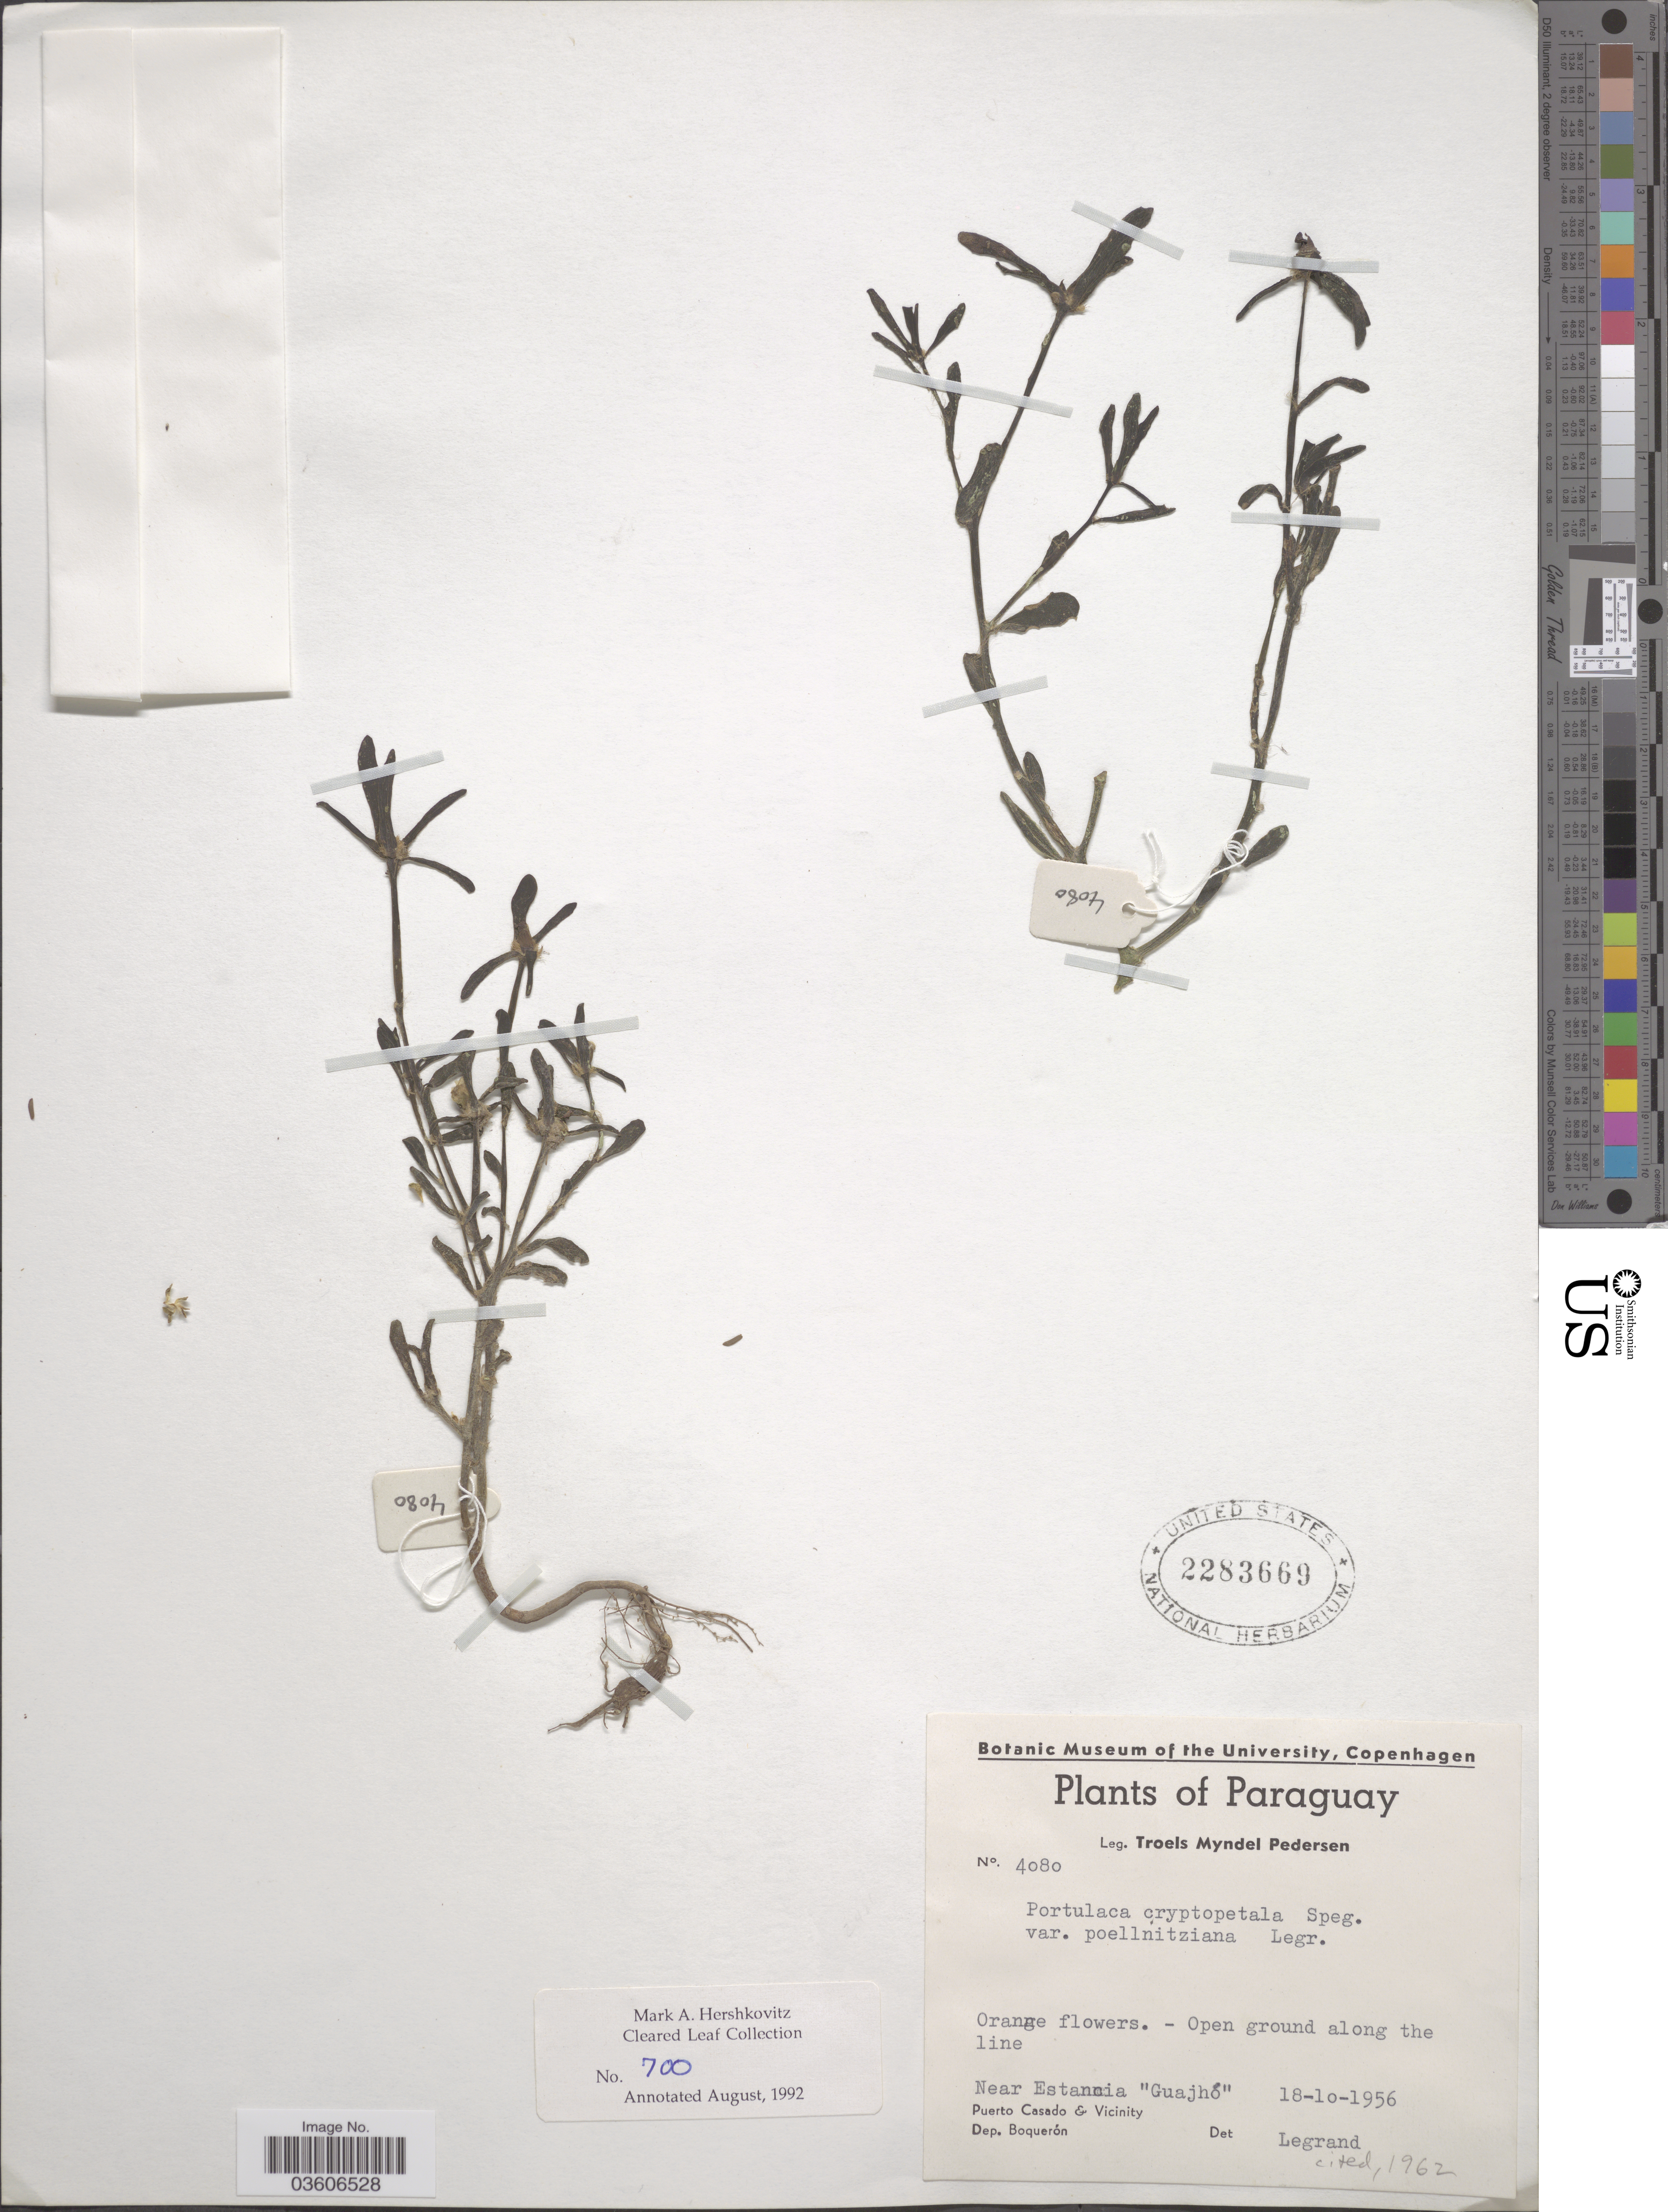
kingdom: Plantae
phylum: Tracheophyta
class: Magnoliopsida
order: Caryophyllales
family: Portulacaceae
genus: Portulaca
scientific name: Portulaca cryptopetala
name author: Speg.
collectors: T. Pederson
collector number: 4080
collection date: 1956-10-18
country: Paraguay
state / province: Boqueron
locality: Open ground along the line. Near Estancia "Guajhó". Puerto Casado & Vicinity. Dep. Boquerón.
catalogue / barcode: US 2283669